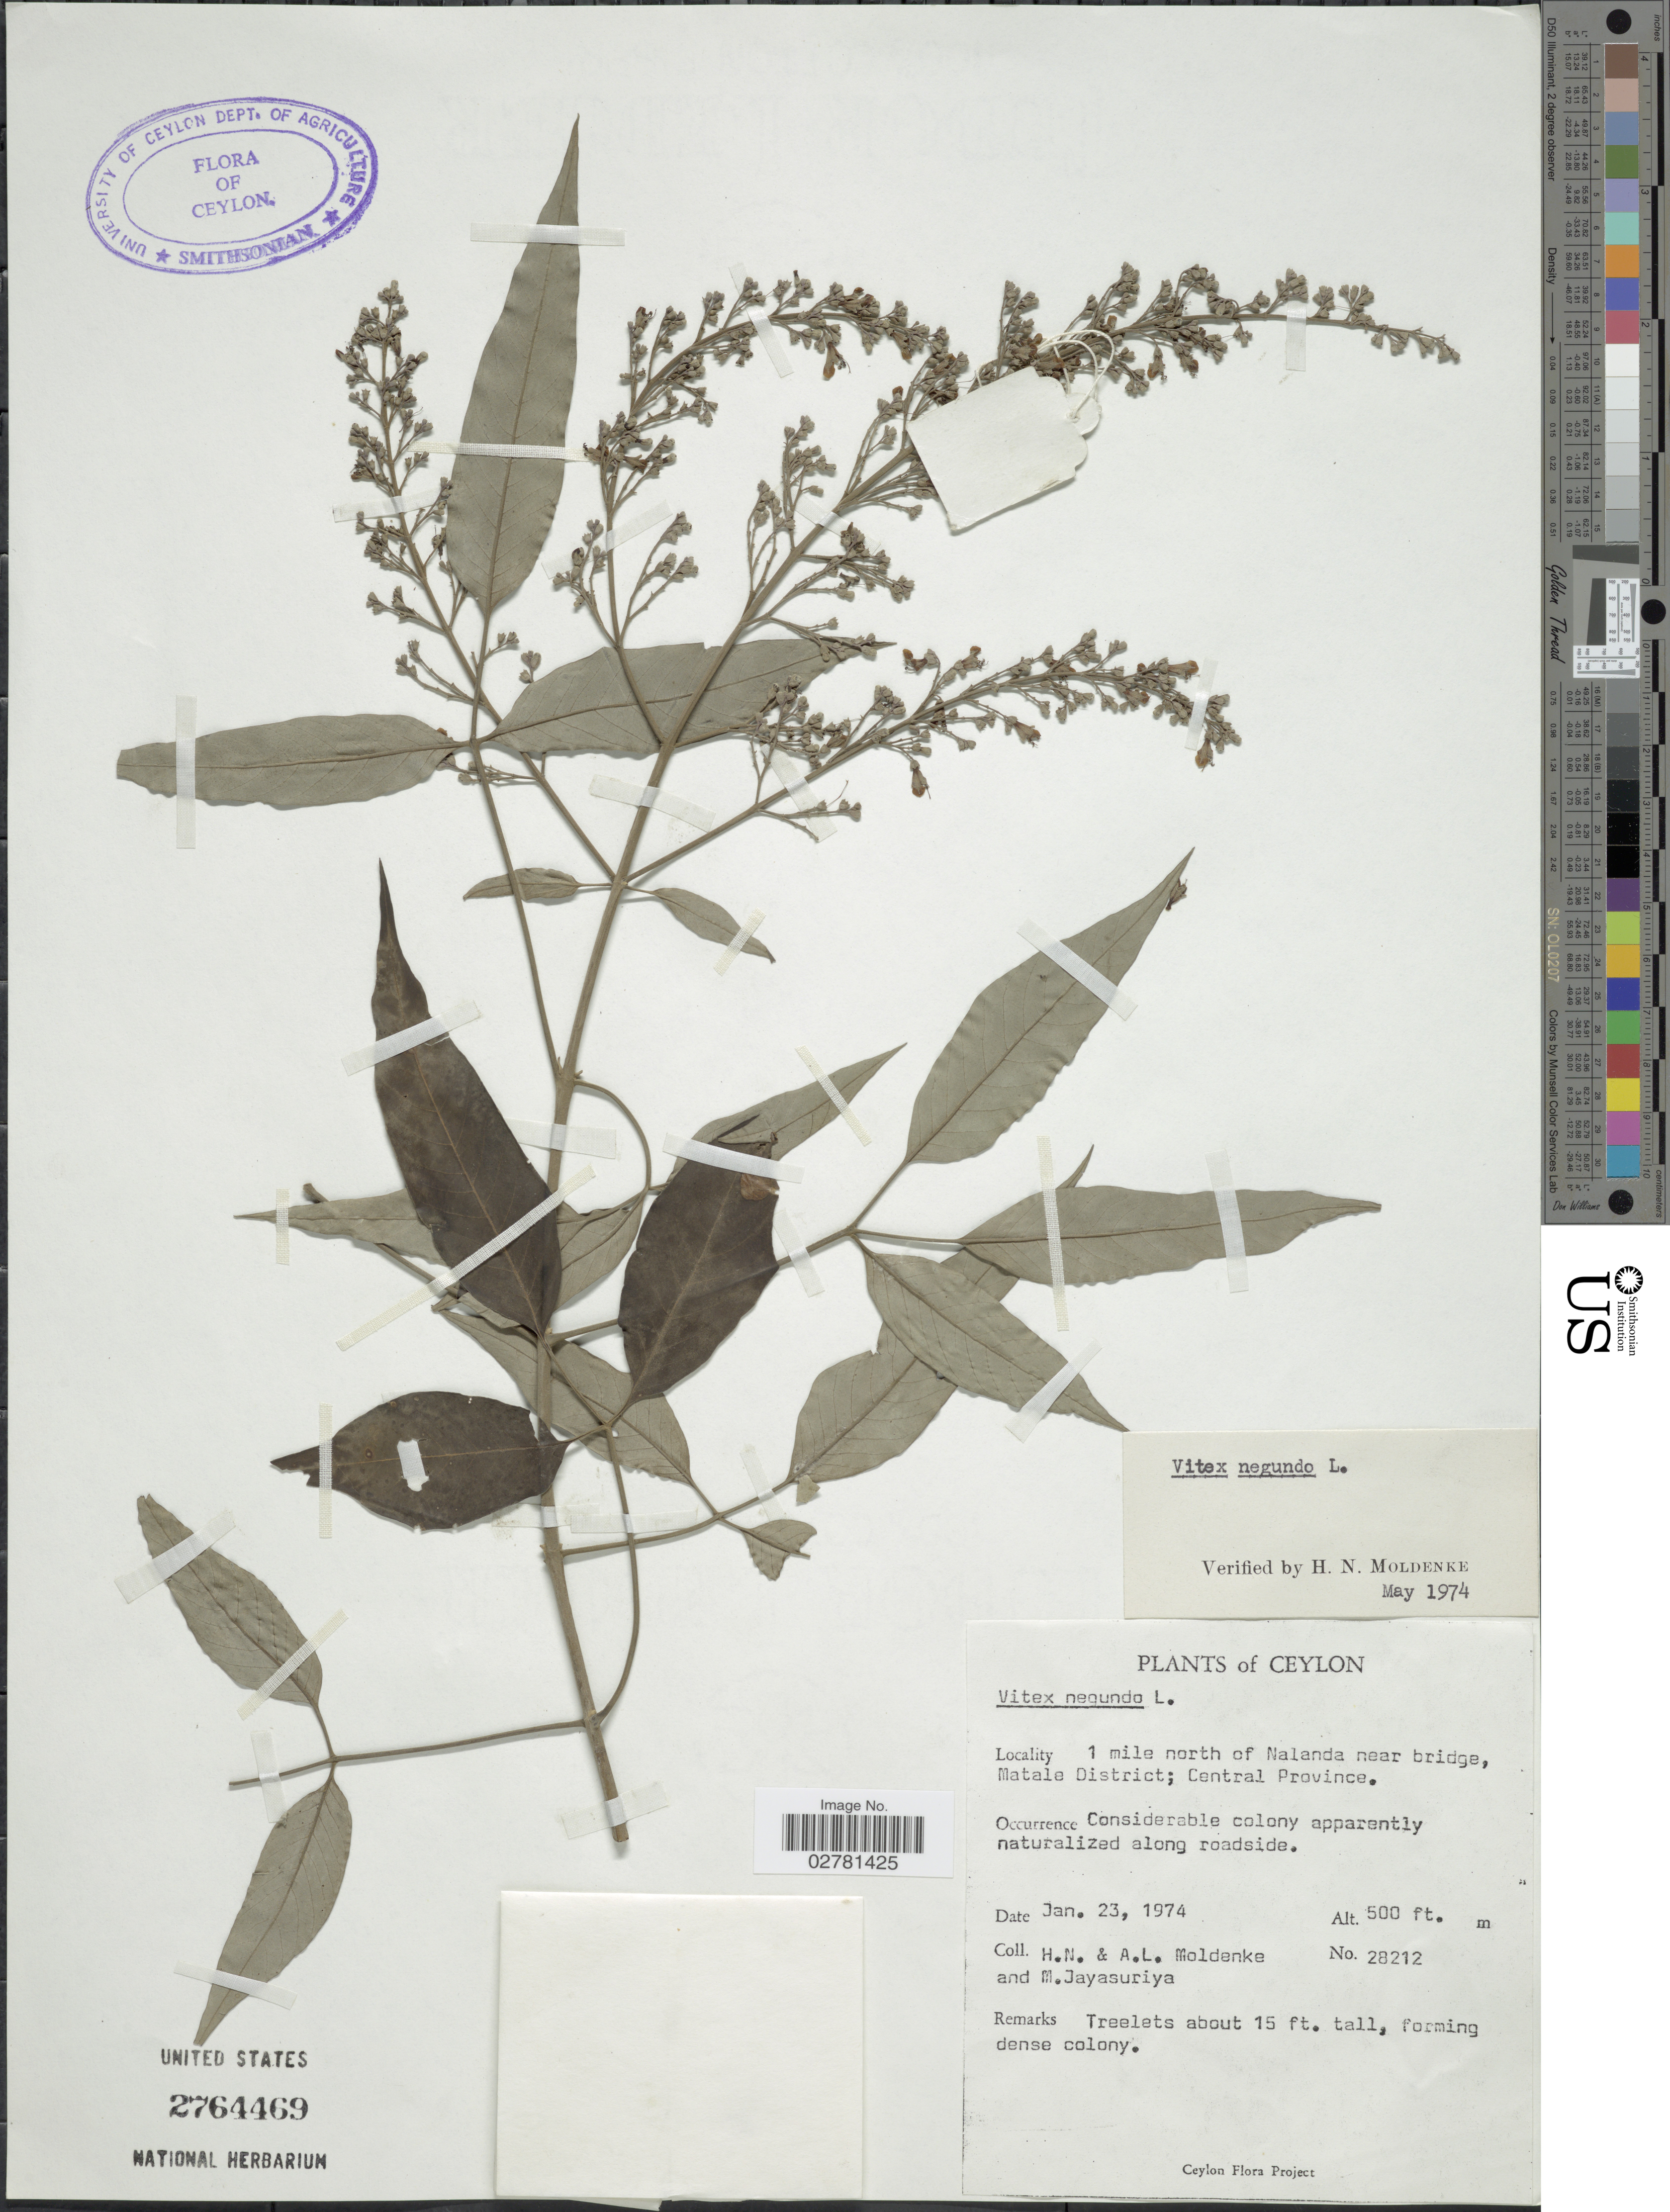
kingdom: Plantae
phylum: Tracheophyta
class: Magnoliopsida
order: Lamiales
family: Lamiaceae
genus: Vitex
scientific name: Vitex negundo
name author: L.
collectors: H. N. Moldenke, A. L. Moldenke & M. Jayasuriya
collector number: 28212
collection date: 1974-01-23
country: Sri Lanka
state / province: Central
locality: Ceylon. 1 mile north of Nalanda near bridge, Matale District.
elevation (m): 152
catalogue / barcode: US 2764469